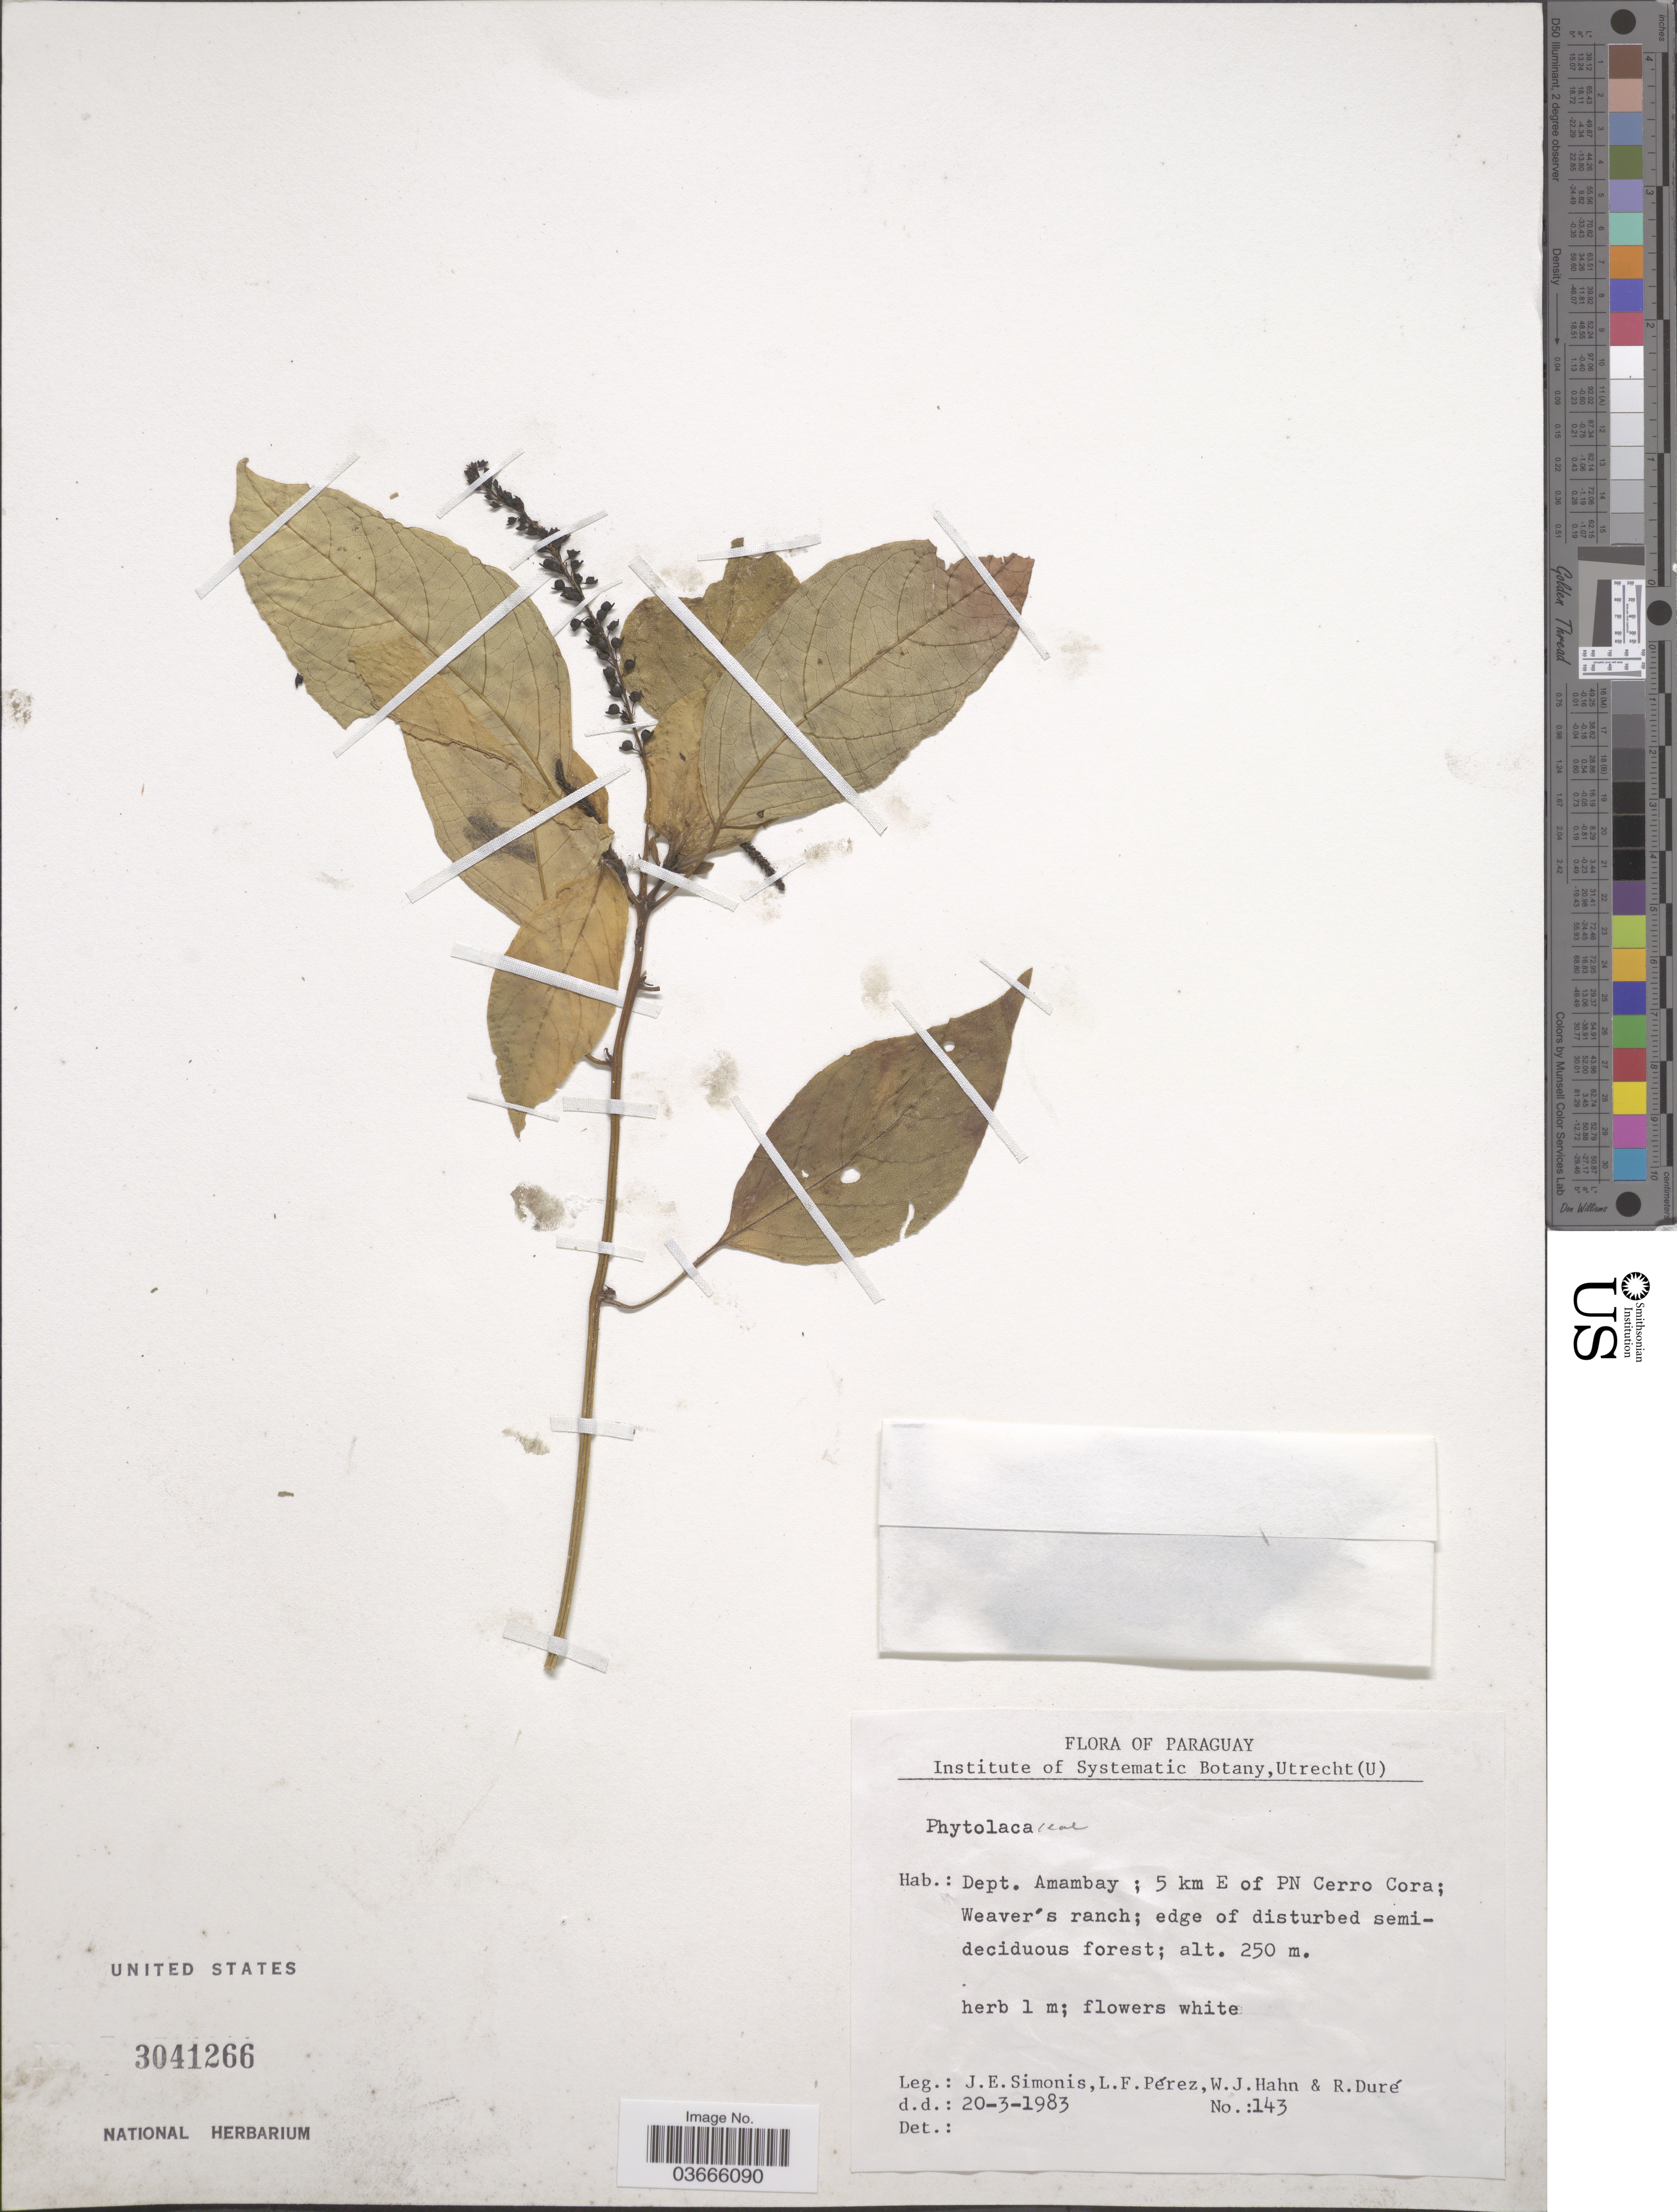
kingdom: Plantae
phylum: Tracheophyta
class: Magnoliopsida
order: Caryophyllales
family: Phytolaccaceae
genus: Hilleria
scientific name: Hilleria sp.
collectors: J. E. Simonis, L. Perez, W. J. Hahn & R. Duré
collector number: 143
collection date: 1983-03-20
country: Paraguay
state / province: Amambay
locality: Dept. Amambay; 5 km E of PN Cerro Cora; Weaver's ranch.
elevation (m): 250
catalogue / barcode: US 3041266